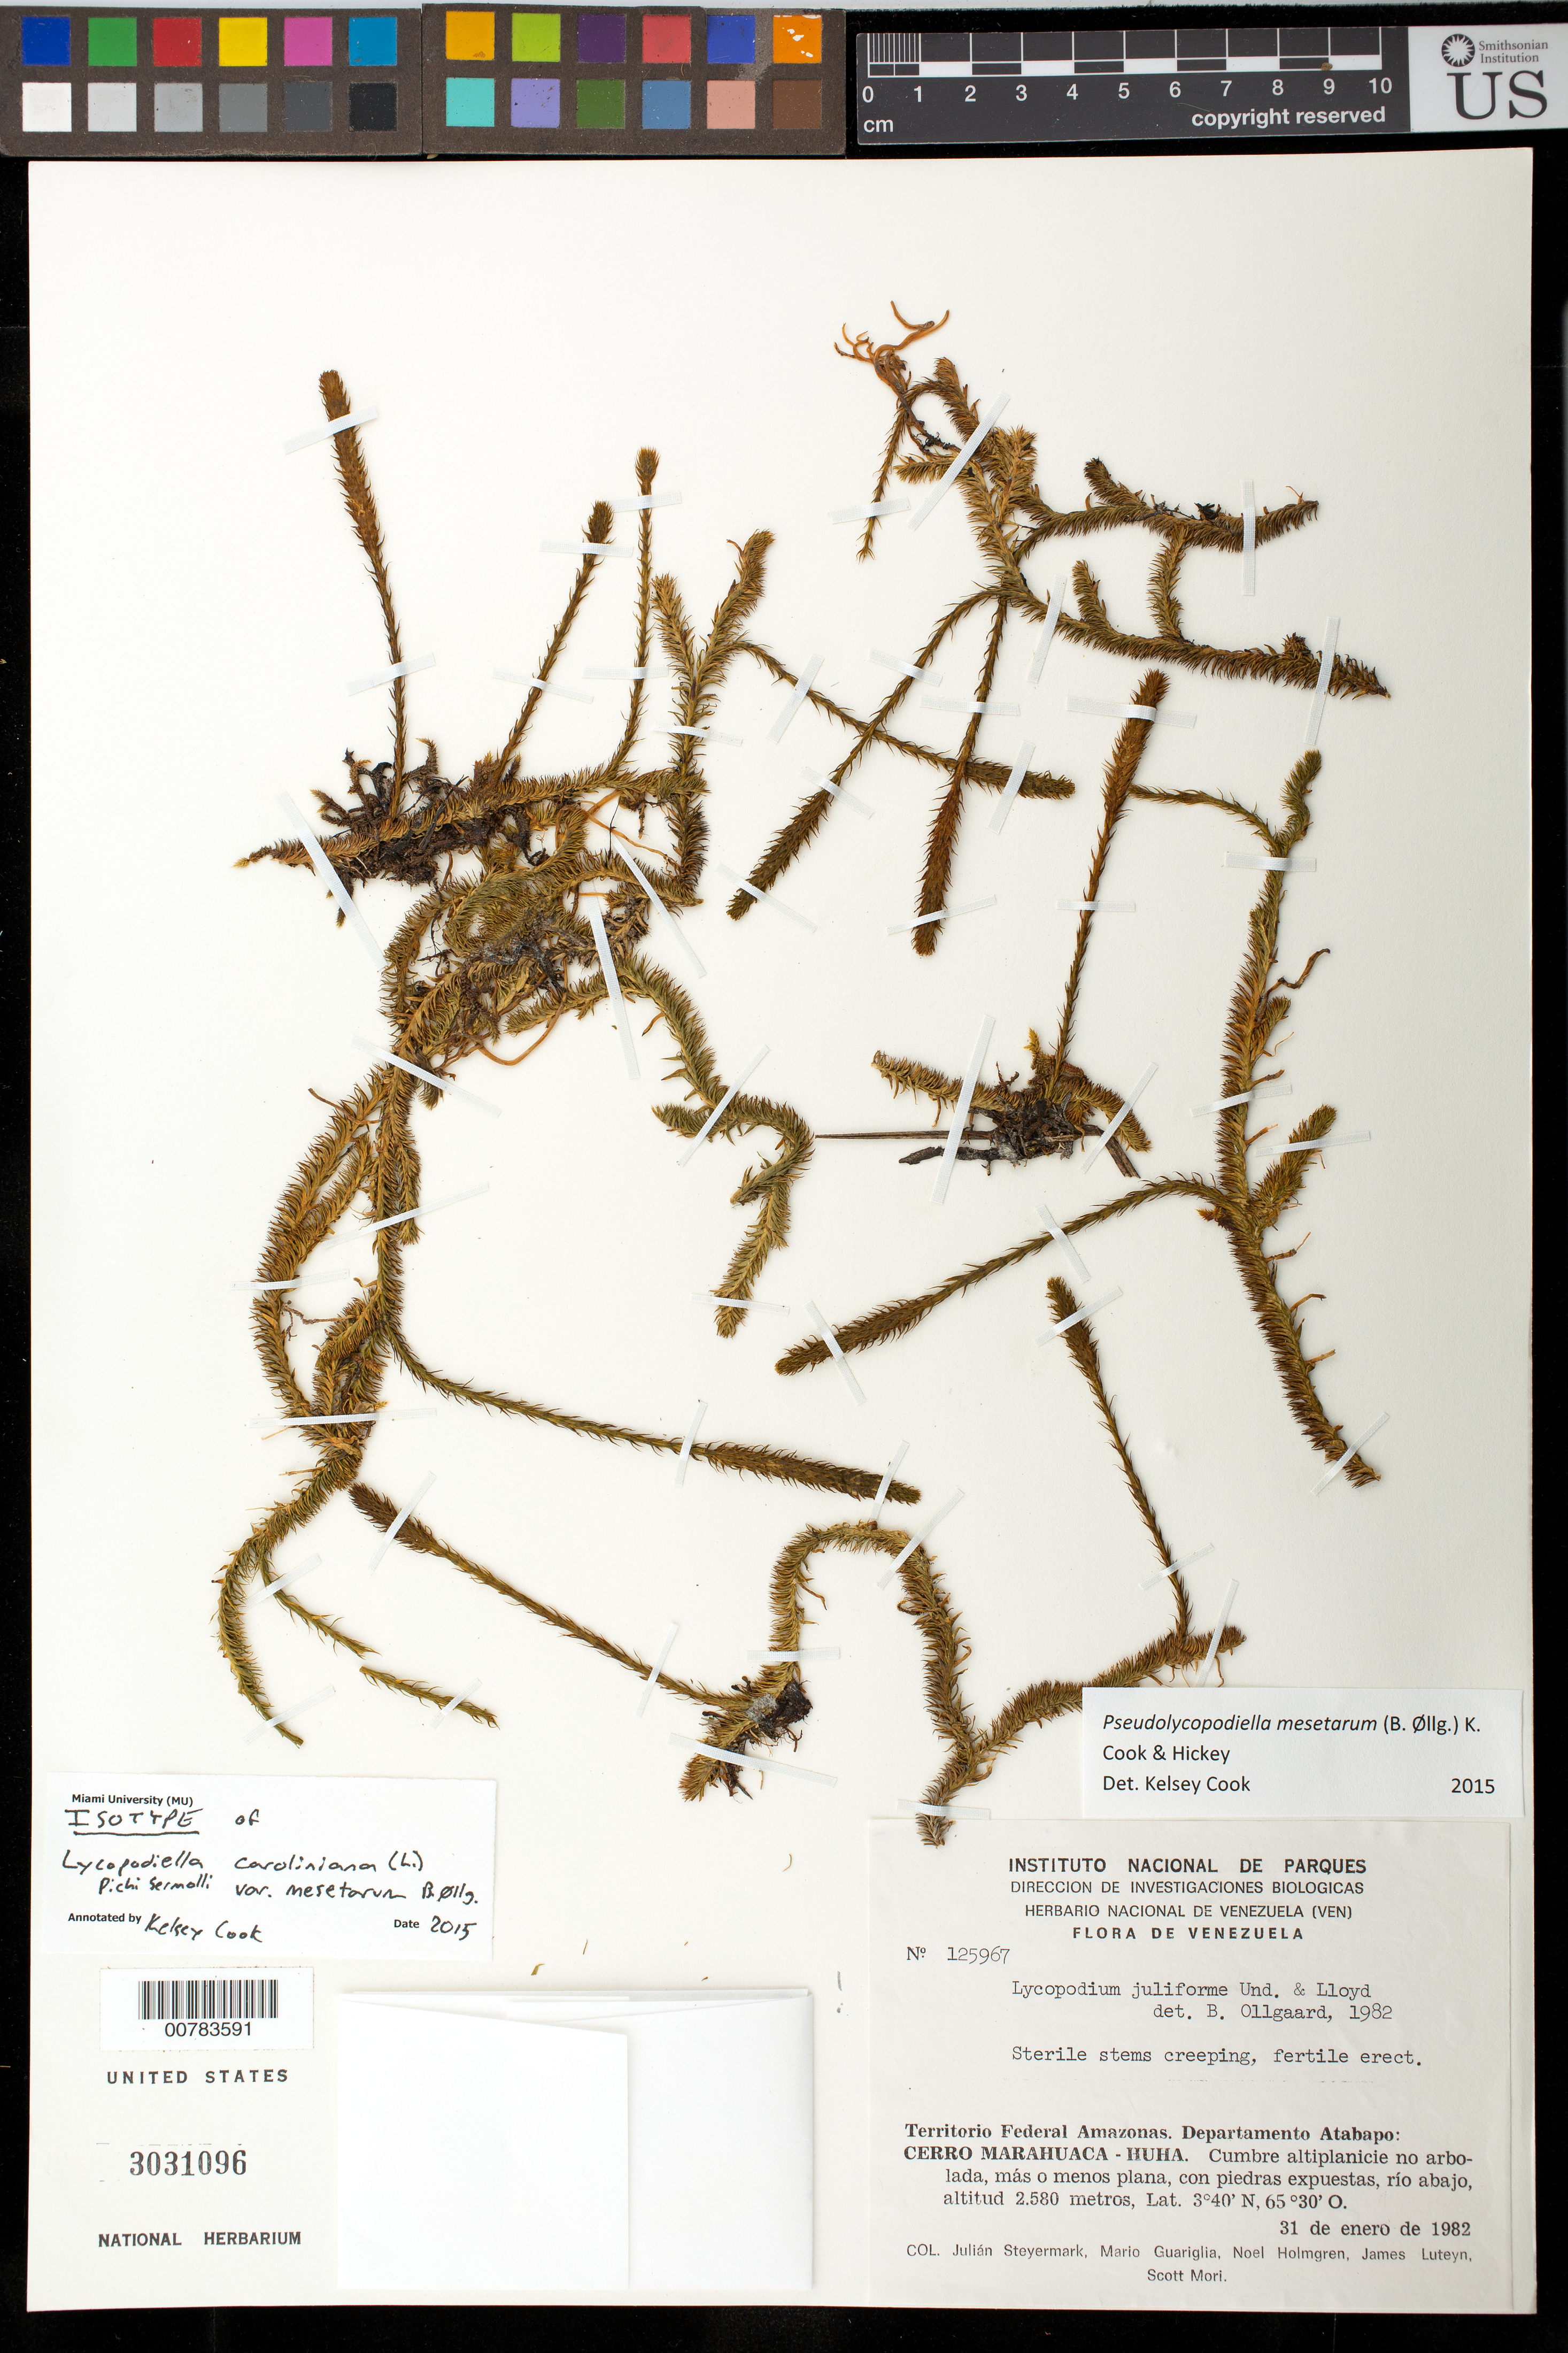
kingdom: Plantae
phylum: Tracheophyta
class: Lycopodiopsida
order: Lycopodiales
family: Lycopodiaceae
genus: Lycopodiella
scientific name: Lycopodiella caroliniana var. mesetarum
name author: B. Øllg.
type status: Isotype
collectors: J. Steyermark, M. Guariglia P., N. H. Holmgren, J. L. Luteyn & S. Mori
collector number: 125967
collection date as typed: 31-Jan-82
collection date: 1982-01-31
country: Venezuela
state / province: Amazonas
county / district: Atabapo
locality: Territorio Federal Amazonas. Departamento Atabapo: Cerro Marahuaca - Huha.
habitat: Cumbre altiplanicie no arbolada, mas o menos plana, con piedras expuestas, rio abajo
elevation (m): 2580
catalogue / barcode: US 3031096